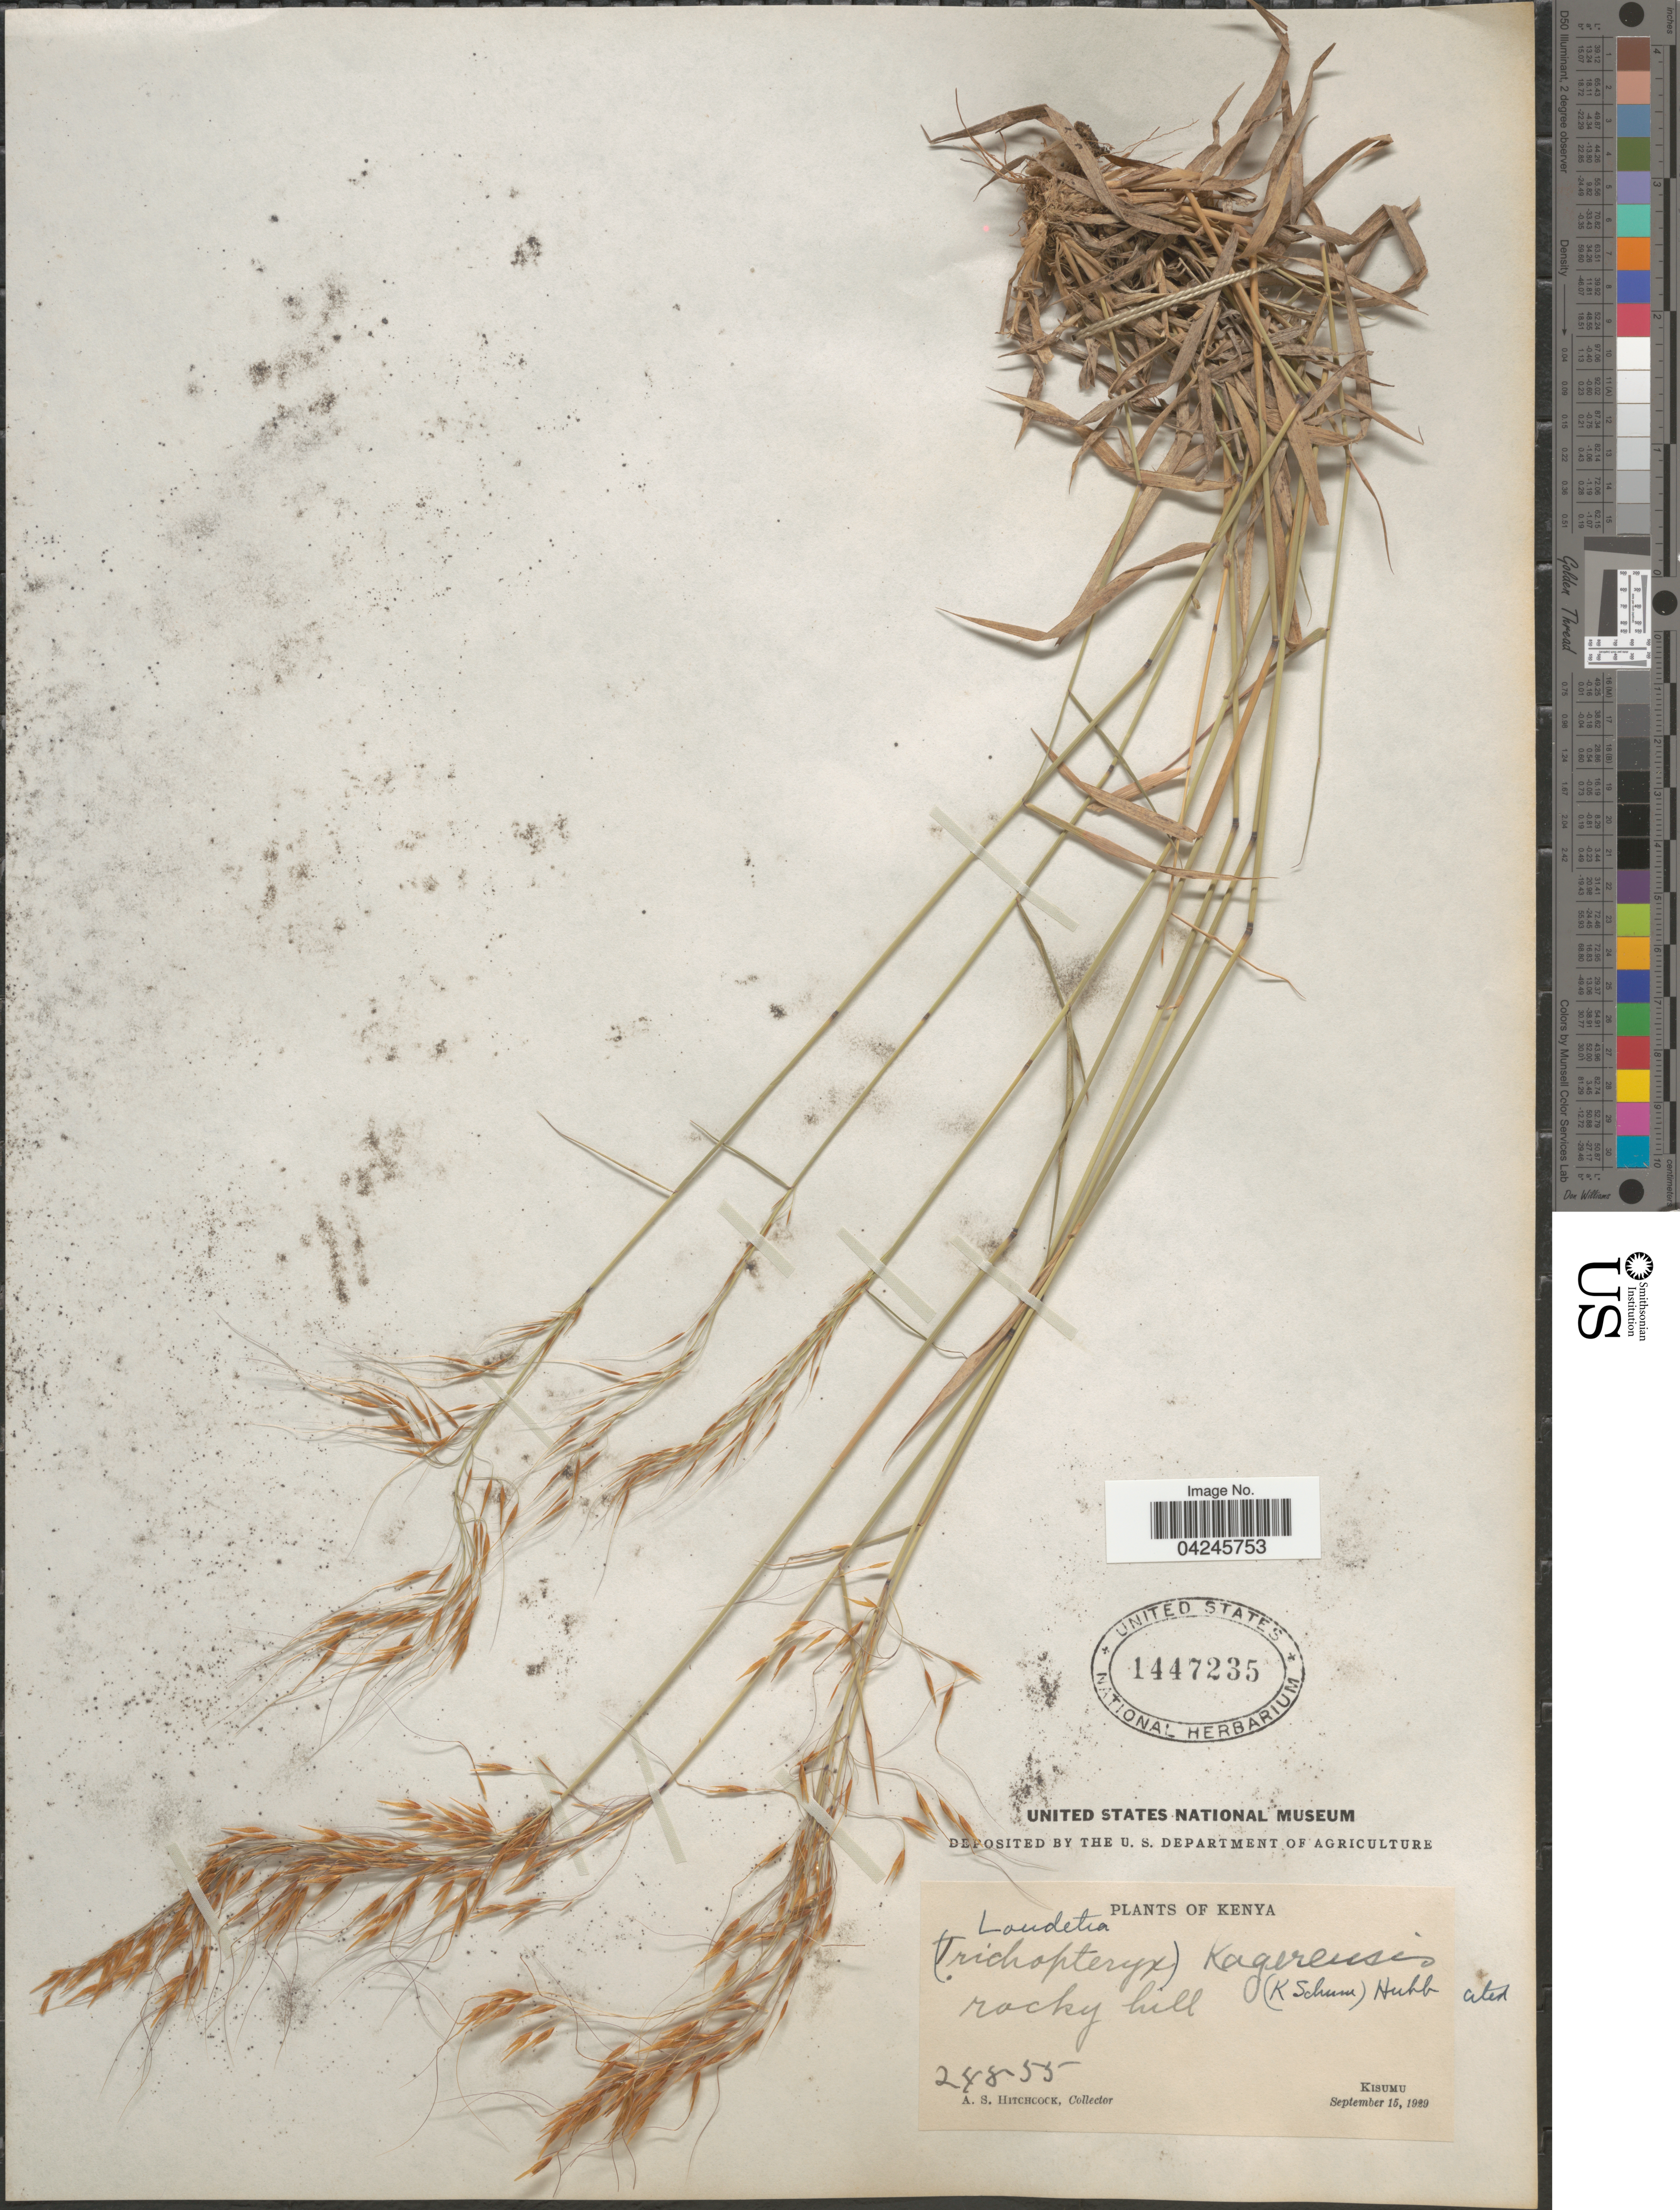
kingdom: Plantae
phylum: Tracheophyta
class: Liliopsida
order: Poales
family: Poaceae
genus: Loudetia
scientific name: Loudetia kagerensis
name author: (K. Schum.) Hutch.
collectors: A. S. Hitchcock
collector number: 24855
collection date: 1929-09-15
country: Kenya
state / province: Kisumu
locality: Rocky hill.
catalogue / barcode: US 1447235